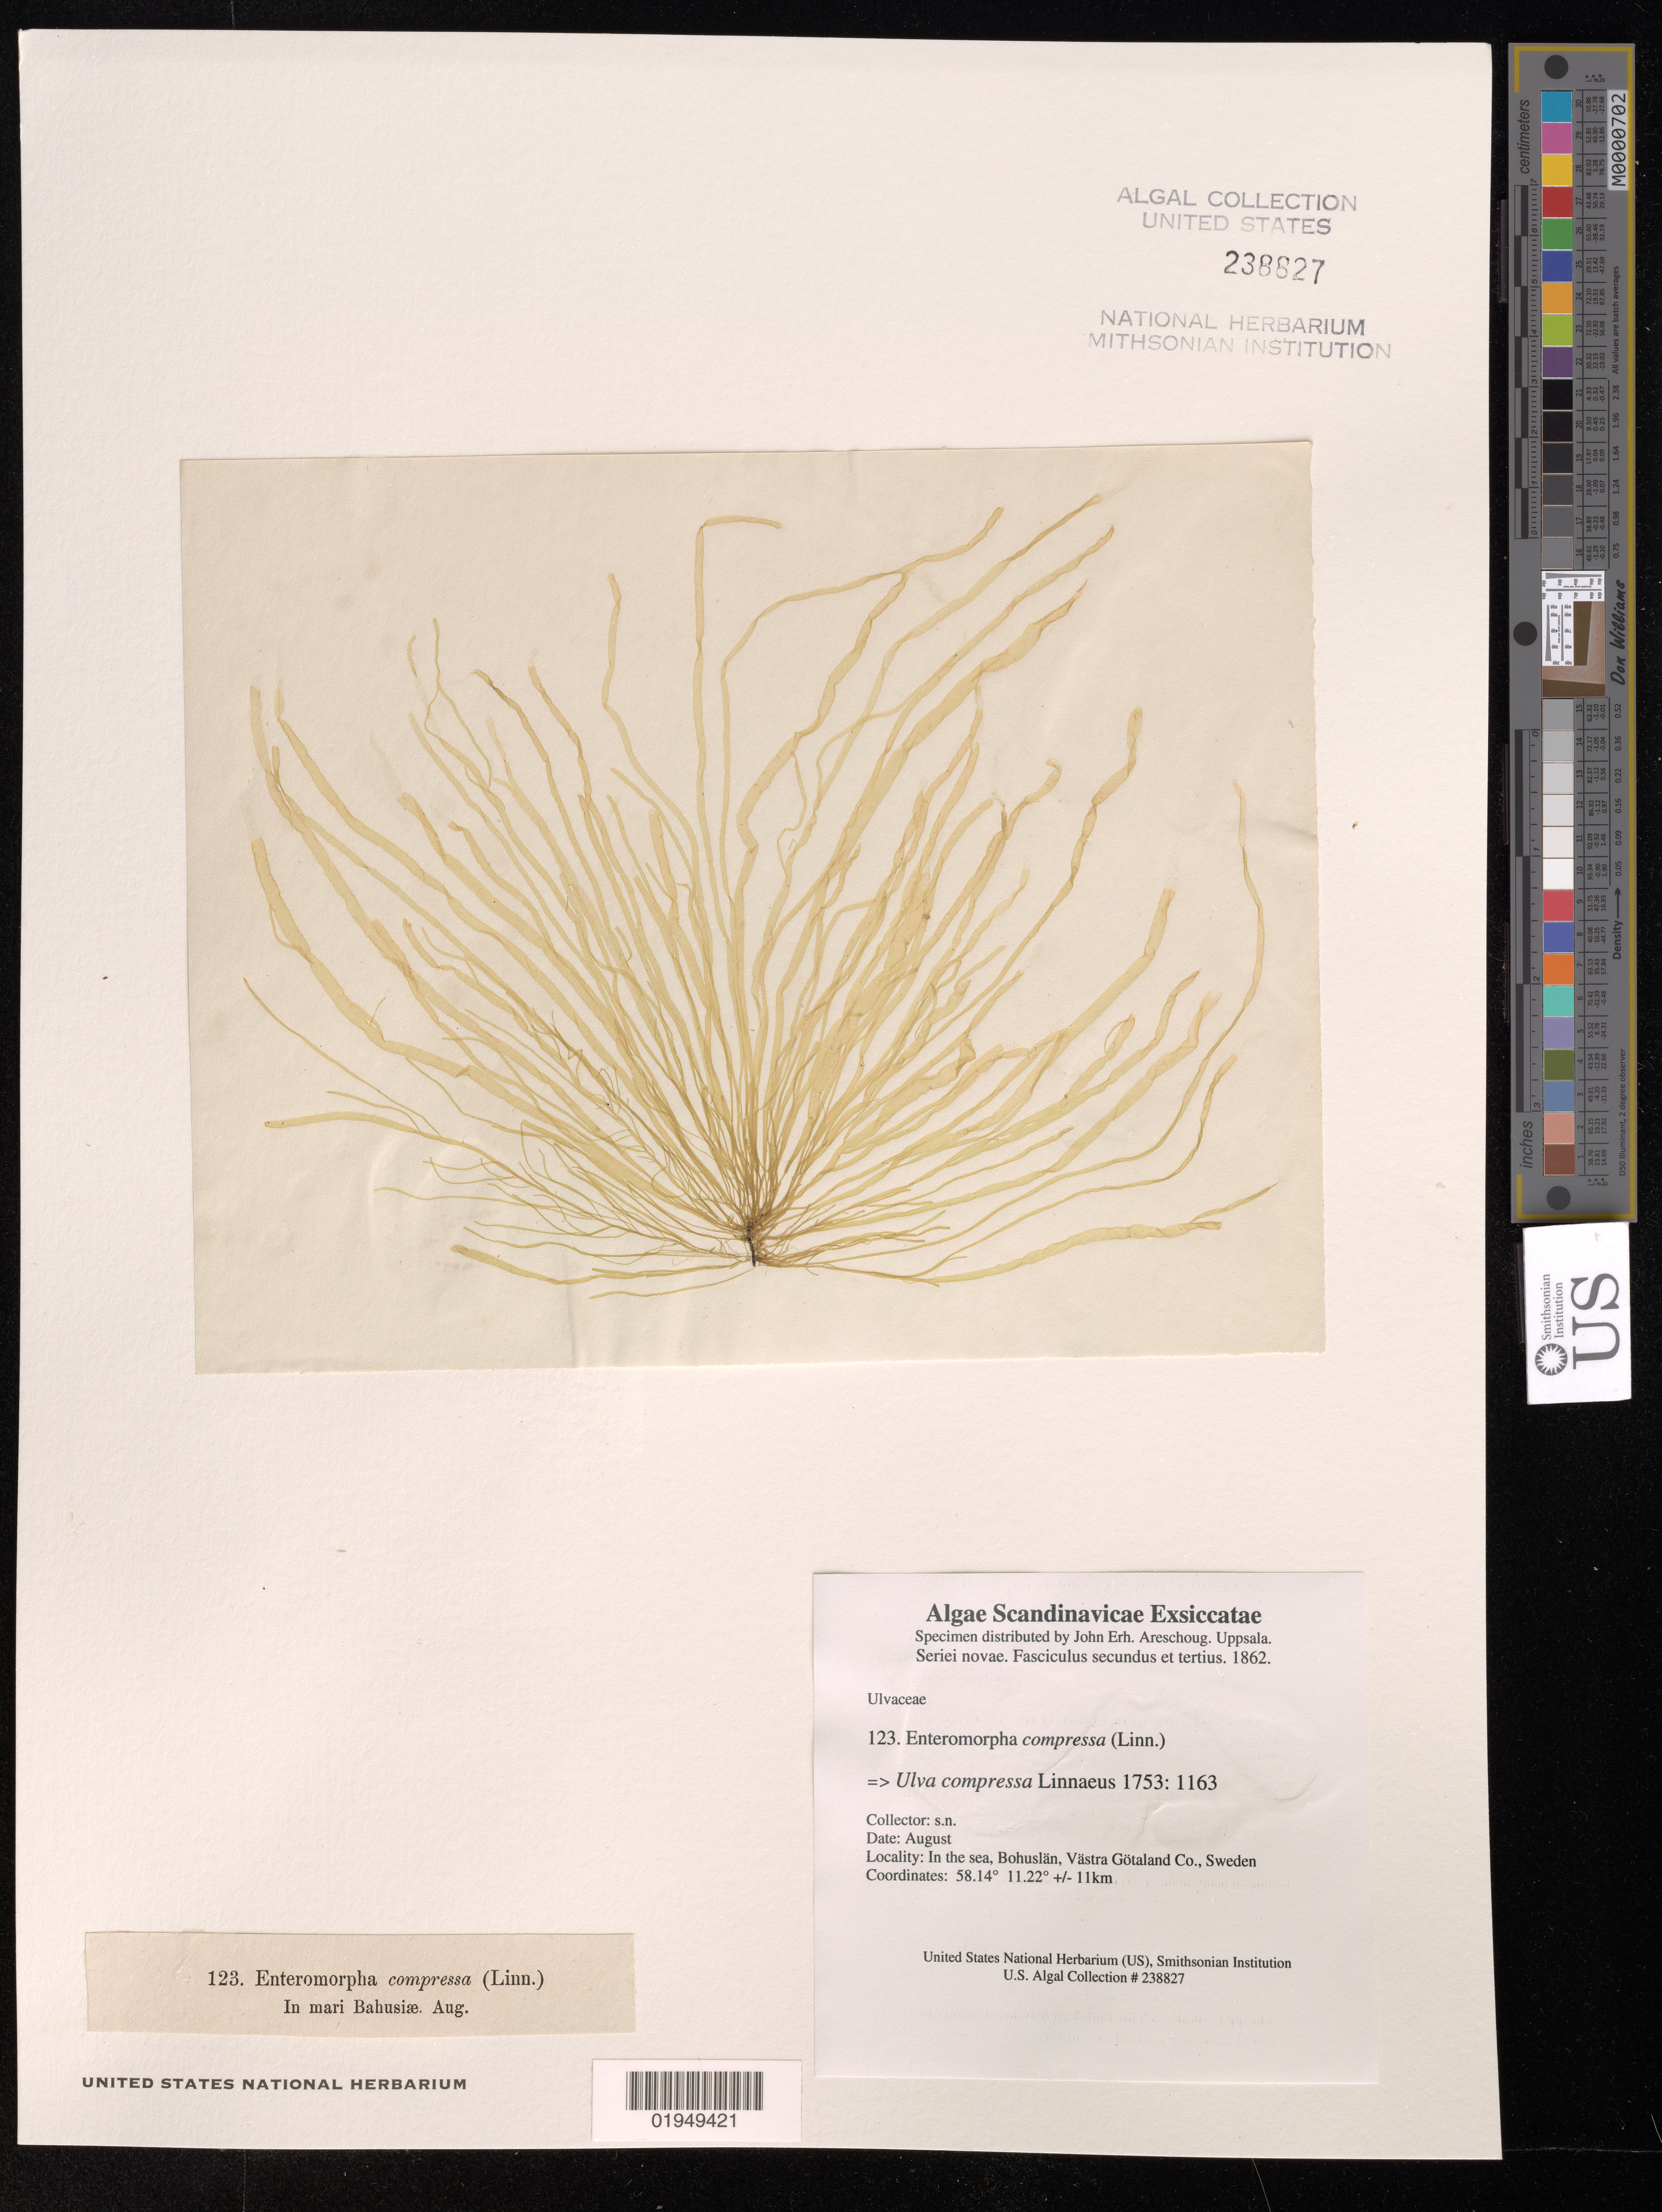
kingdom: Plantae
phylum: Chlorophyta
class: Ulvophyceae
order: Ulvales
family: Ulvaceae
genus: Ulva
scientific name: Ulva compressa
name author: L.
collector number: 123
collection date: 1862-08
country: Sweden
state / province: Västra Götaland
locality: In the sea, Bohuslan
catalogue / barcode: US 238827